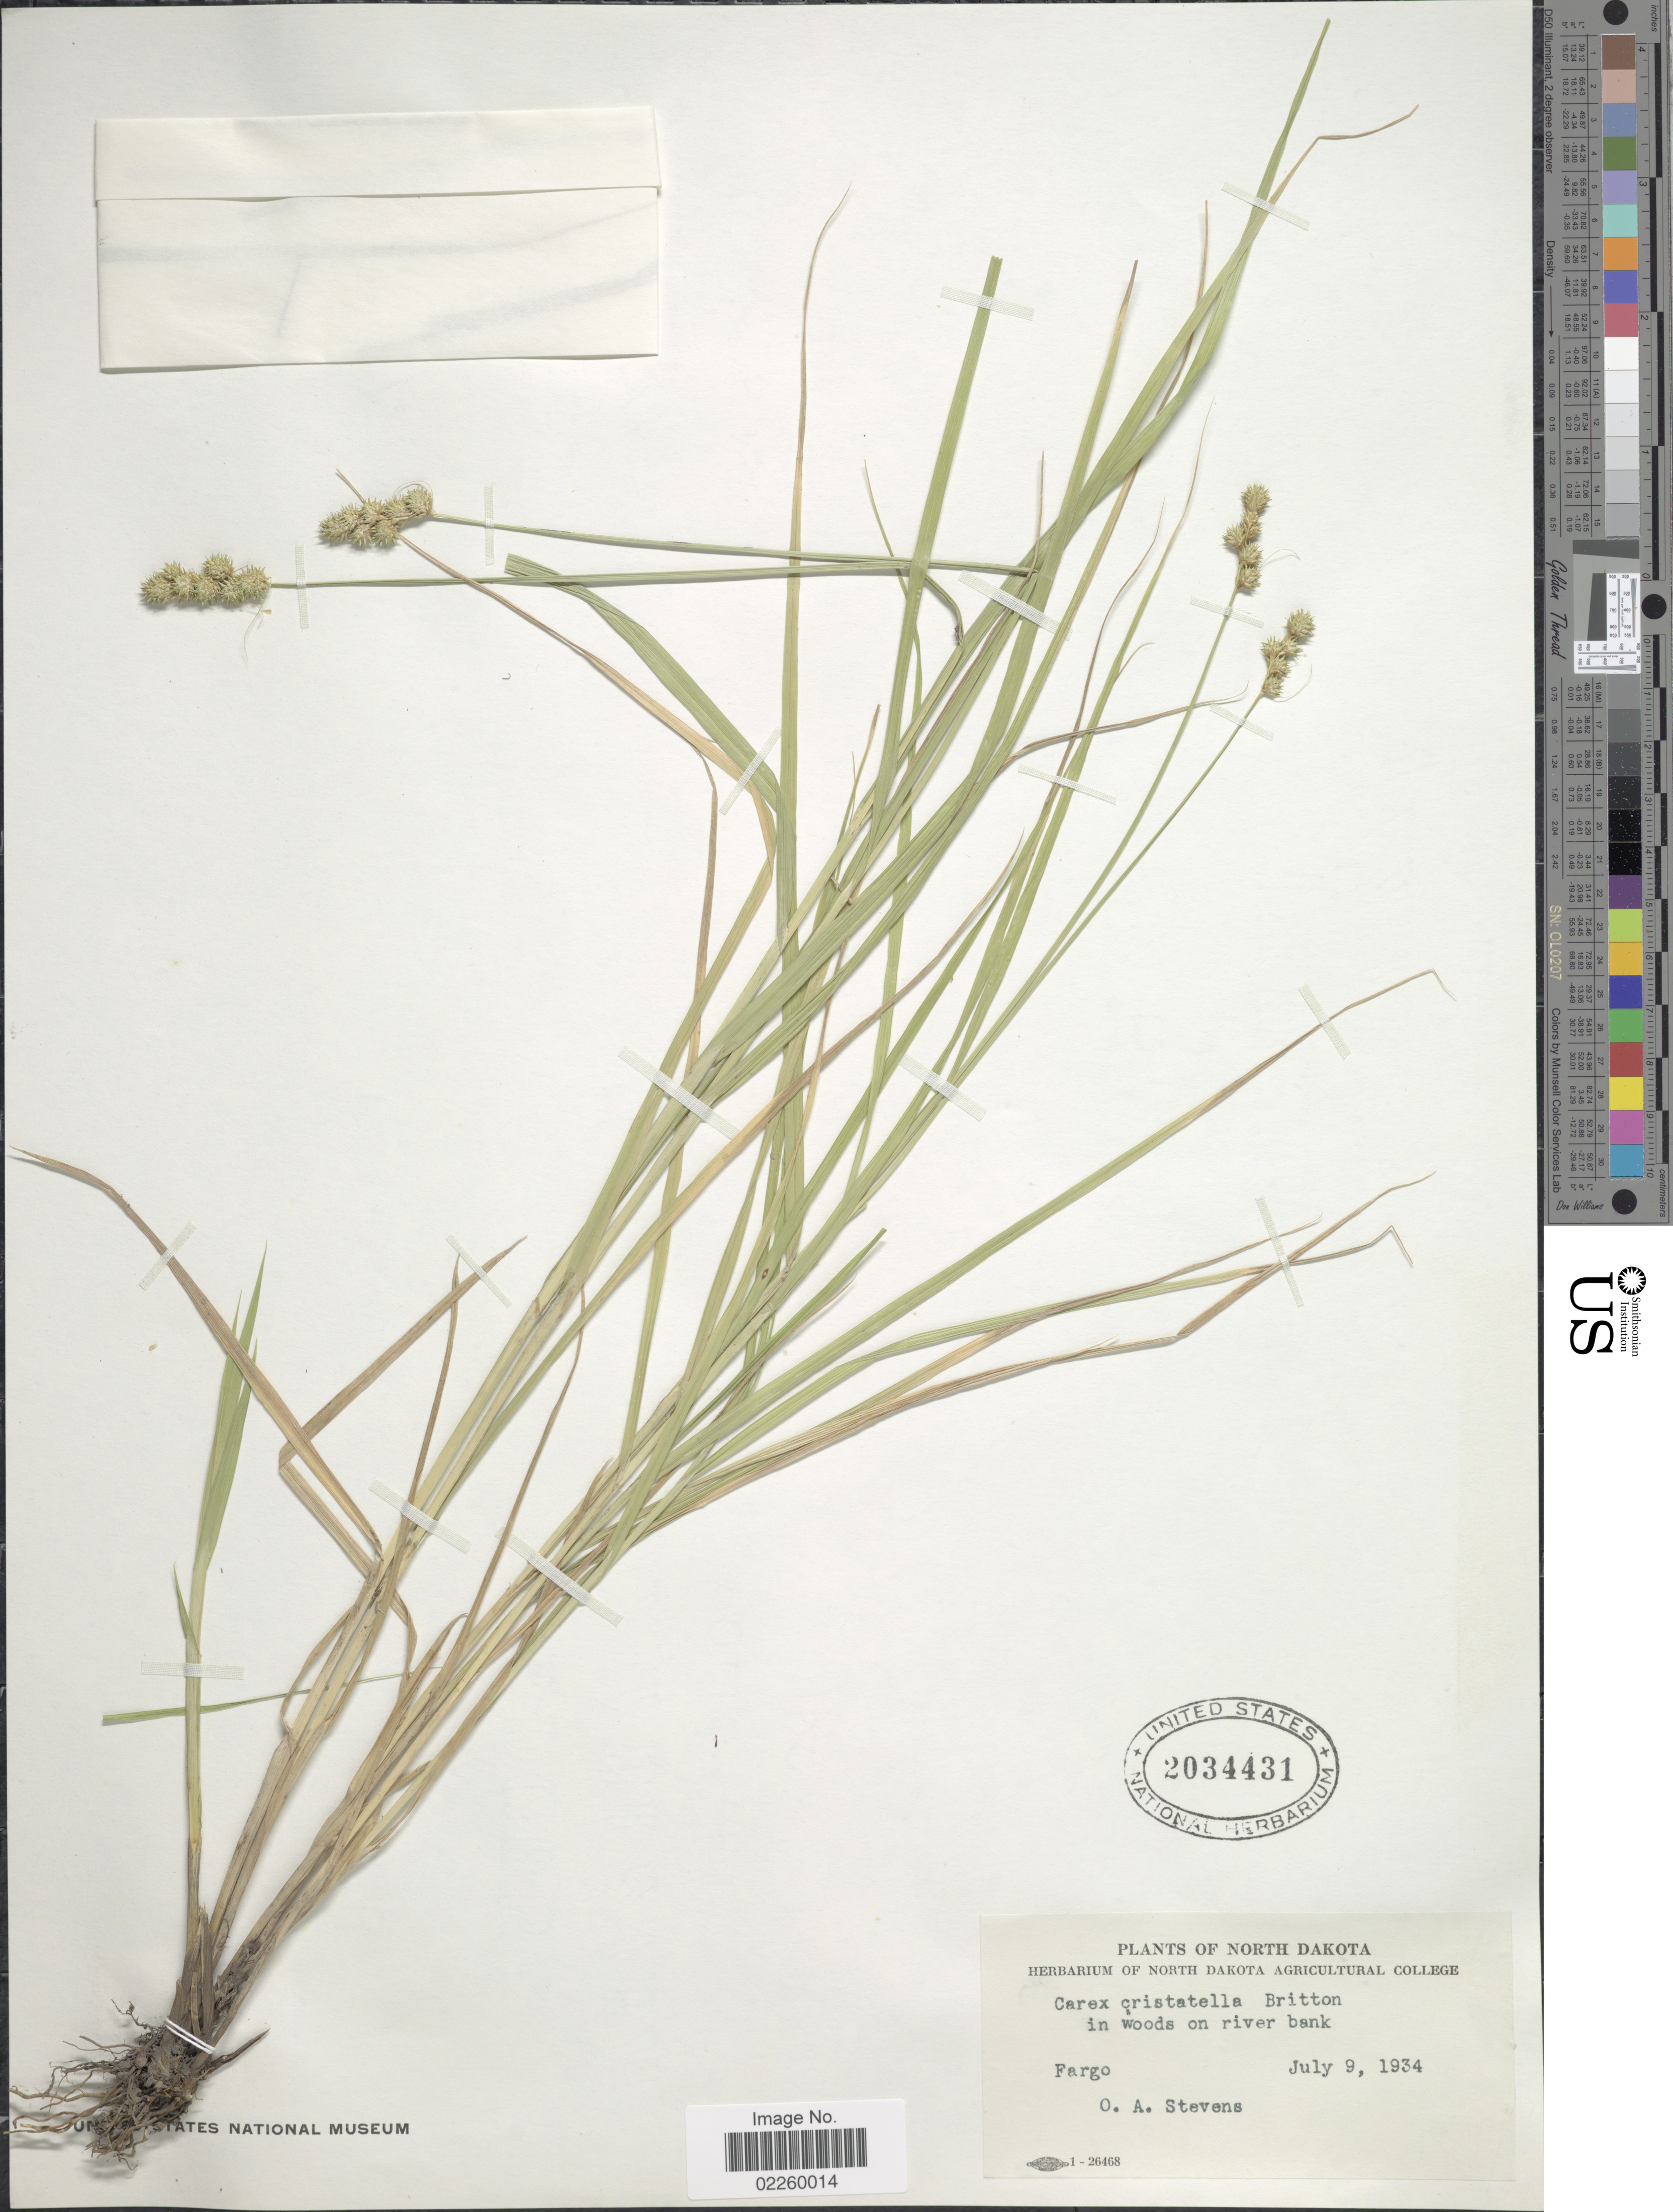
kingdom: Plantae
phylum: Tracheophyta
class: Liliopsida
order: Poales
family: Cyperaceae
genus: Carex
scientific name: Carex cristatella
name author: Britton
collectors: O. A. Stevens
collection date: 1934-07-09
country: United States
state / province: North Dakota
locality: In woods on river bank, Fargo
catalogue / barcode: US 2034431